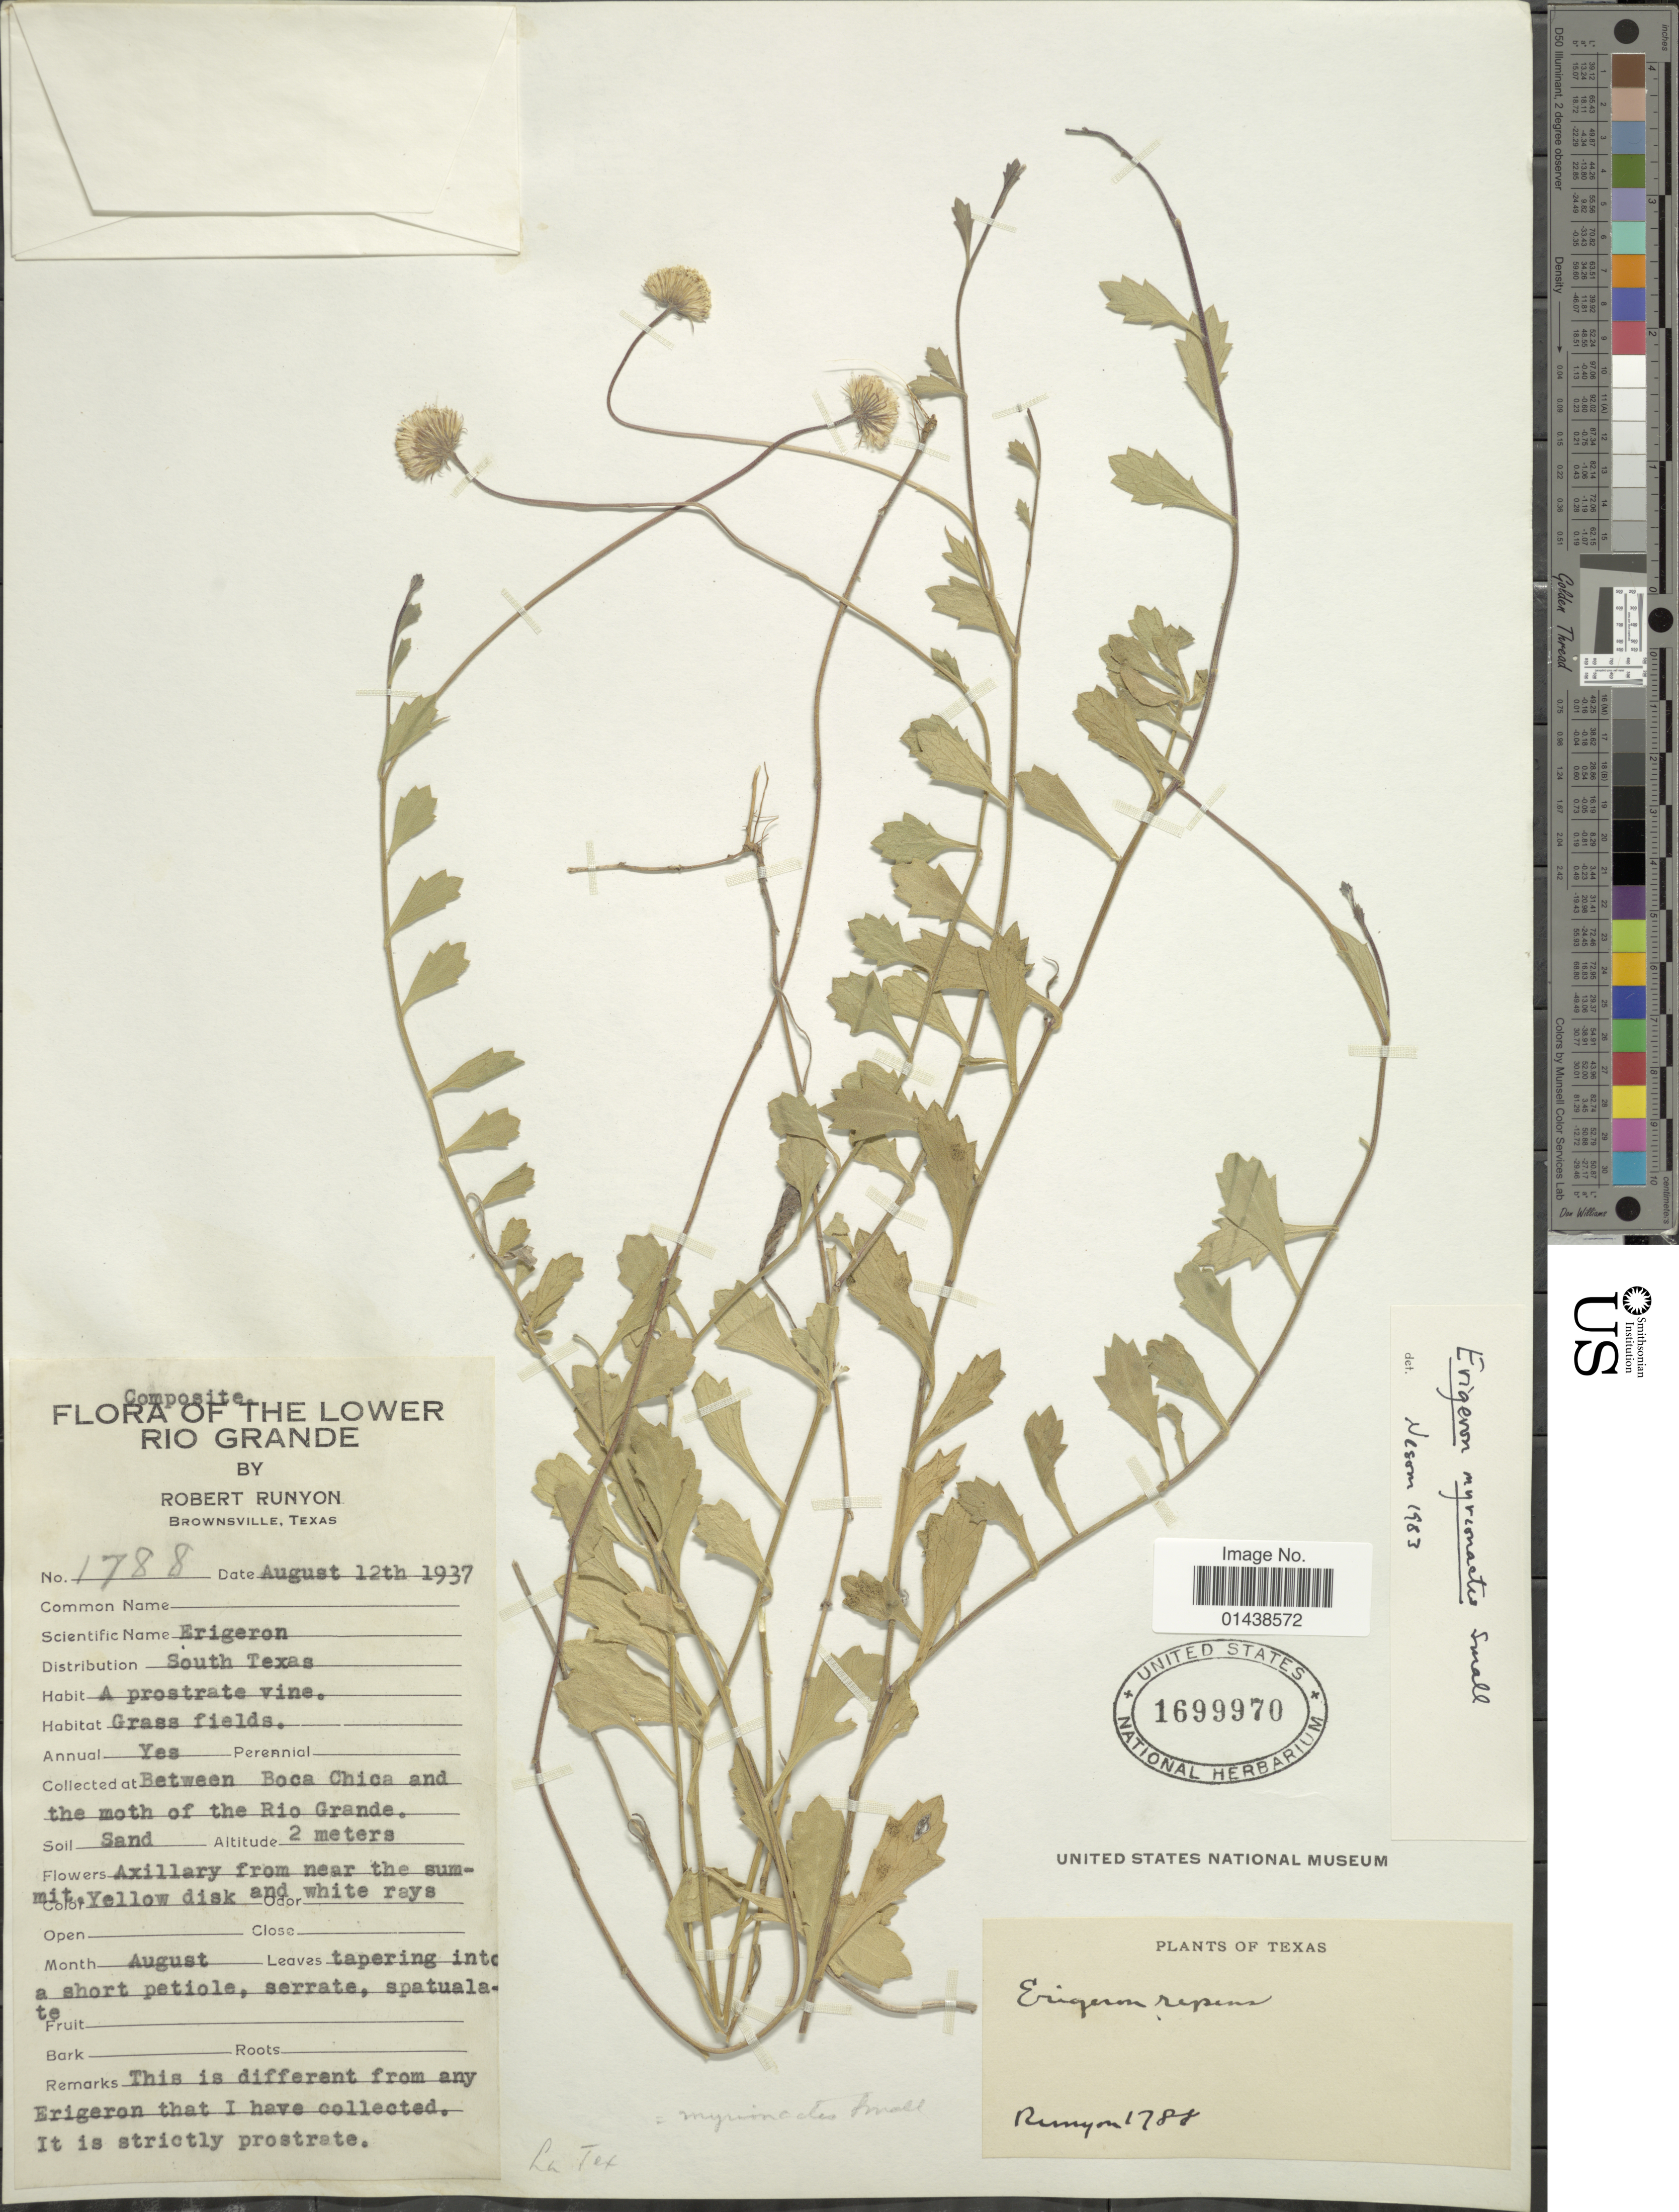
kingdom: Plantae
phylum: Tracheophyta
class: Magnoliopsida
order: Asterales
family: Asteraceae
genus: Erigeron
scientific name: Erigeron myrionactis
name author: Small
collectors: R. Runyon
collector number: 1788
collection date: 1937-08-12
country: United States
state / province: Texas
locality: Lower Rio Grande. Between Boca Chica and the mouth of the Rio Grande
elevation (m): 2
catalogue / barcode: US 1699970